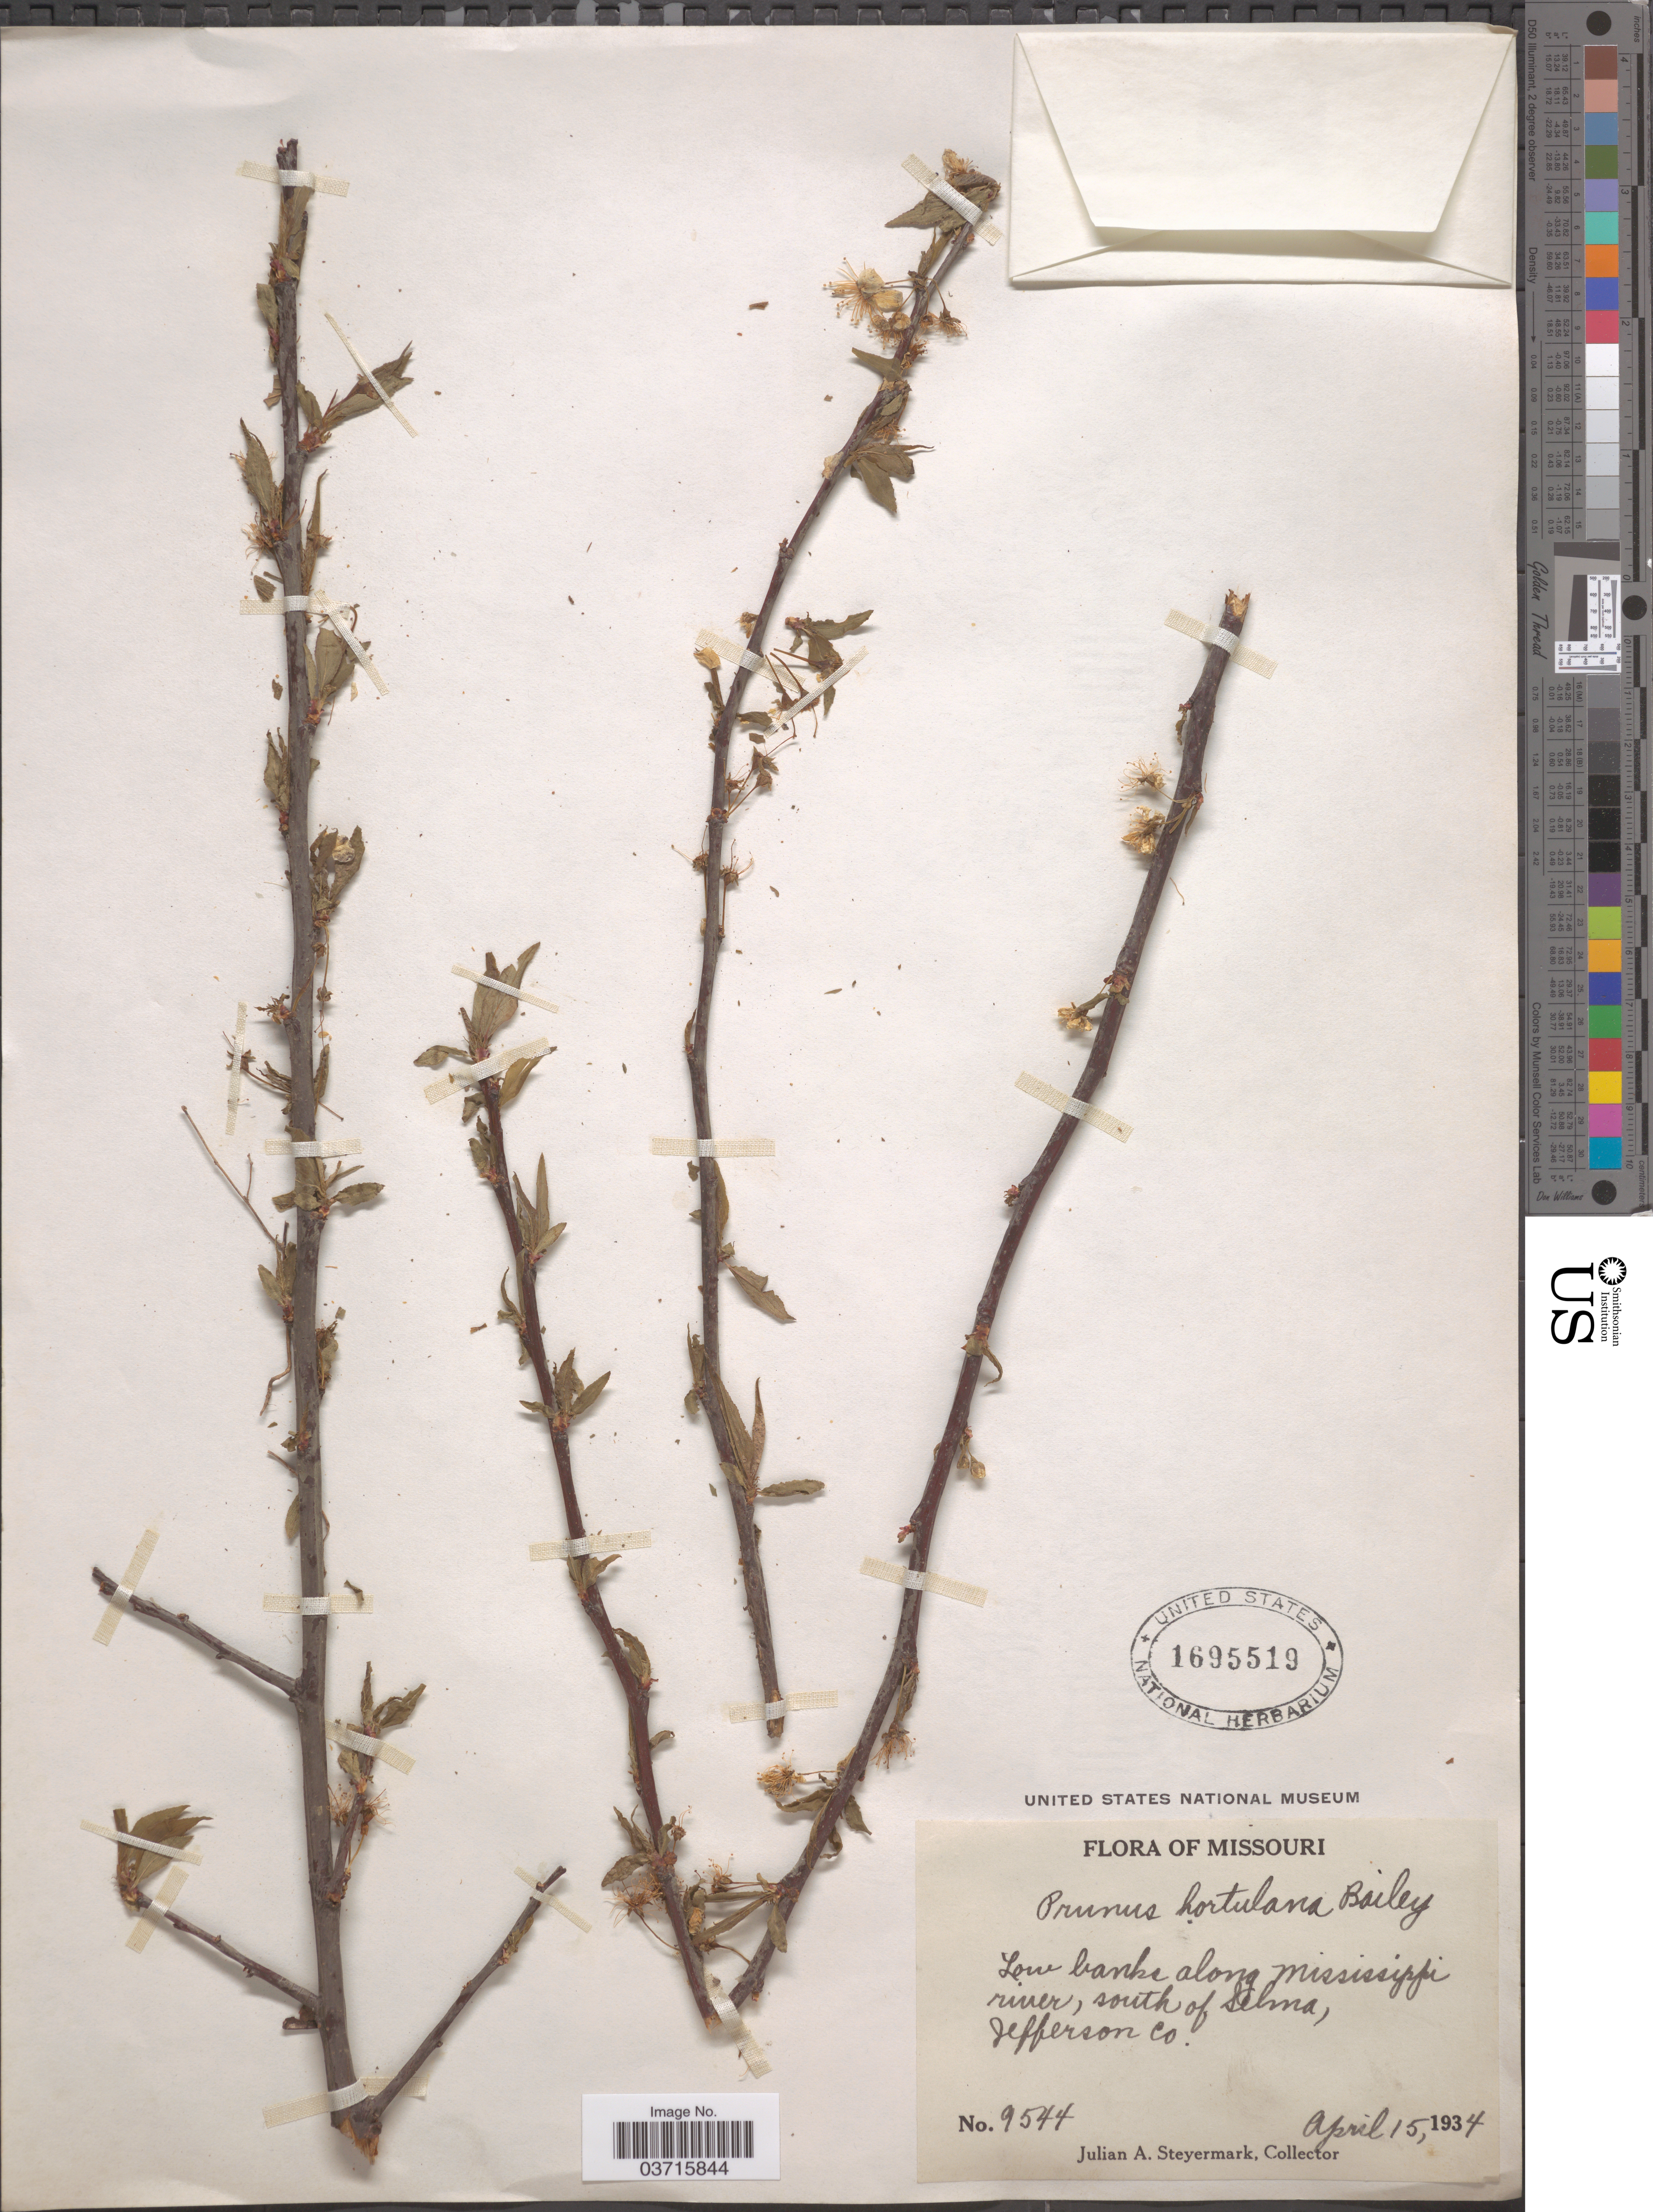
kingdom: Plantae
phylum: Tracheophyta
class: Magnoliopsida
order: Rosales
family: Rosaceae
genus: Prunus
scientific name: Prunus hortulana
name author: L.H. Bailey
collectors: J. Steyermark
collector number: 9544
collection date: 1934-04-15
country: United States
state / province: Missouri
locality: Low banks along Mississippi river, south of Selma, Jefferson Co.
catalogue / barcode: US 1695519